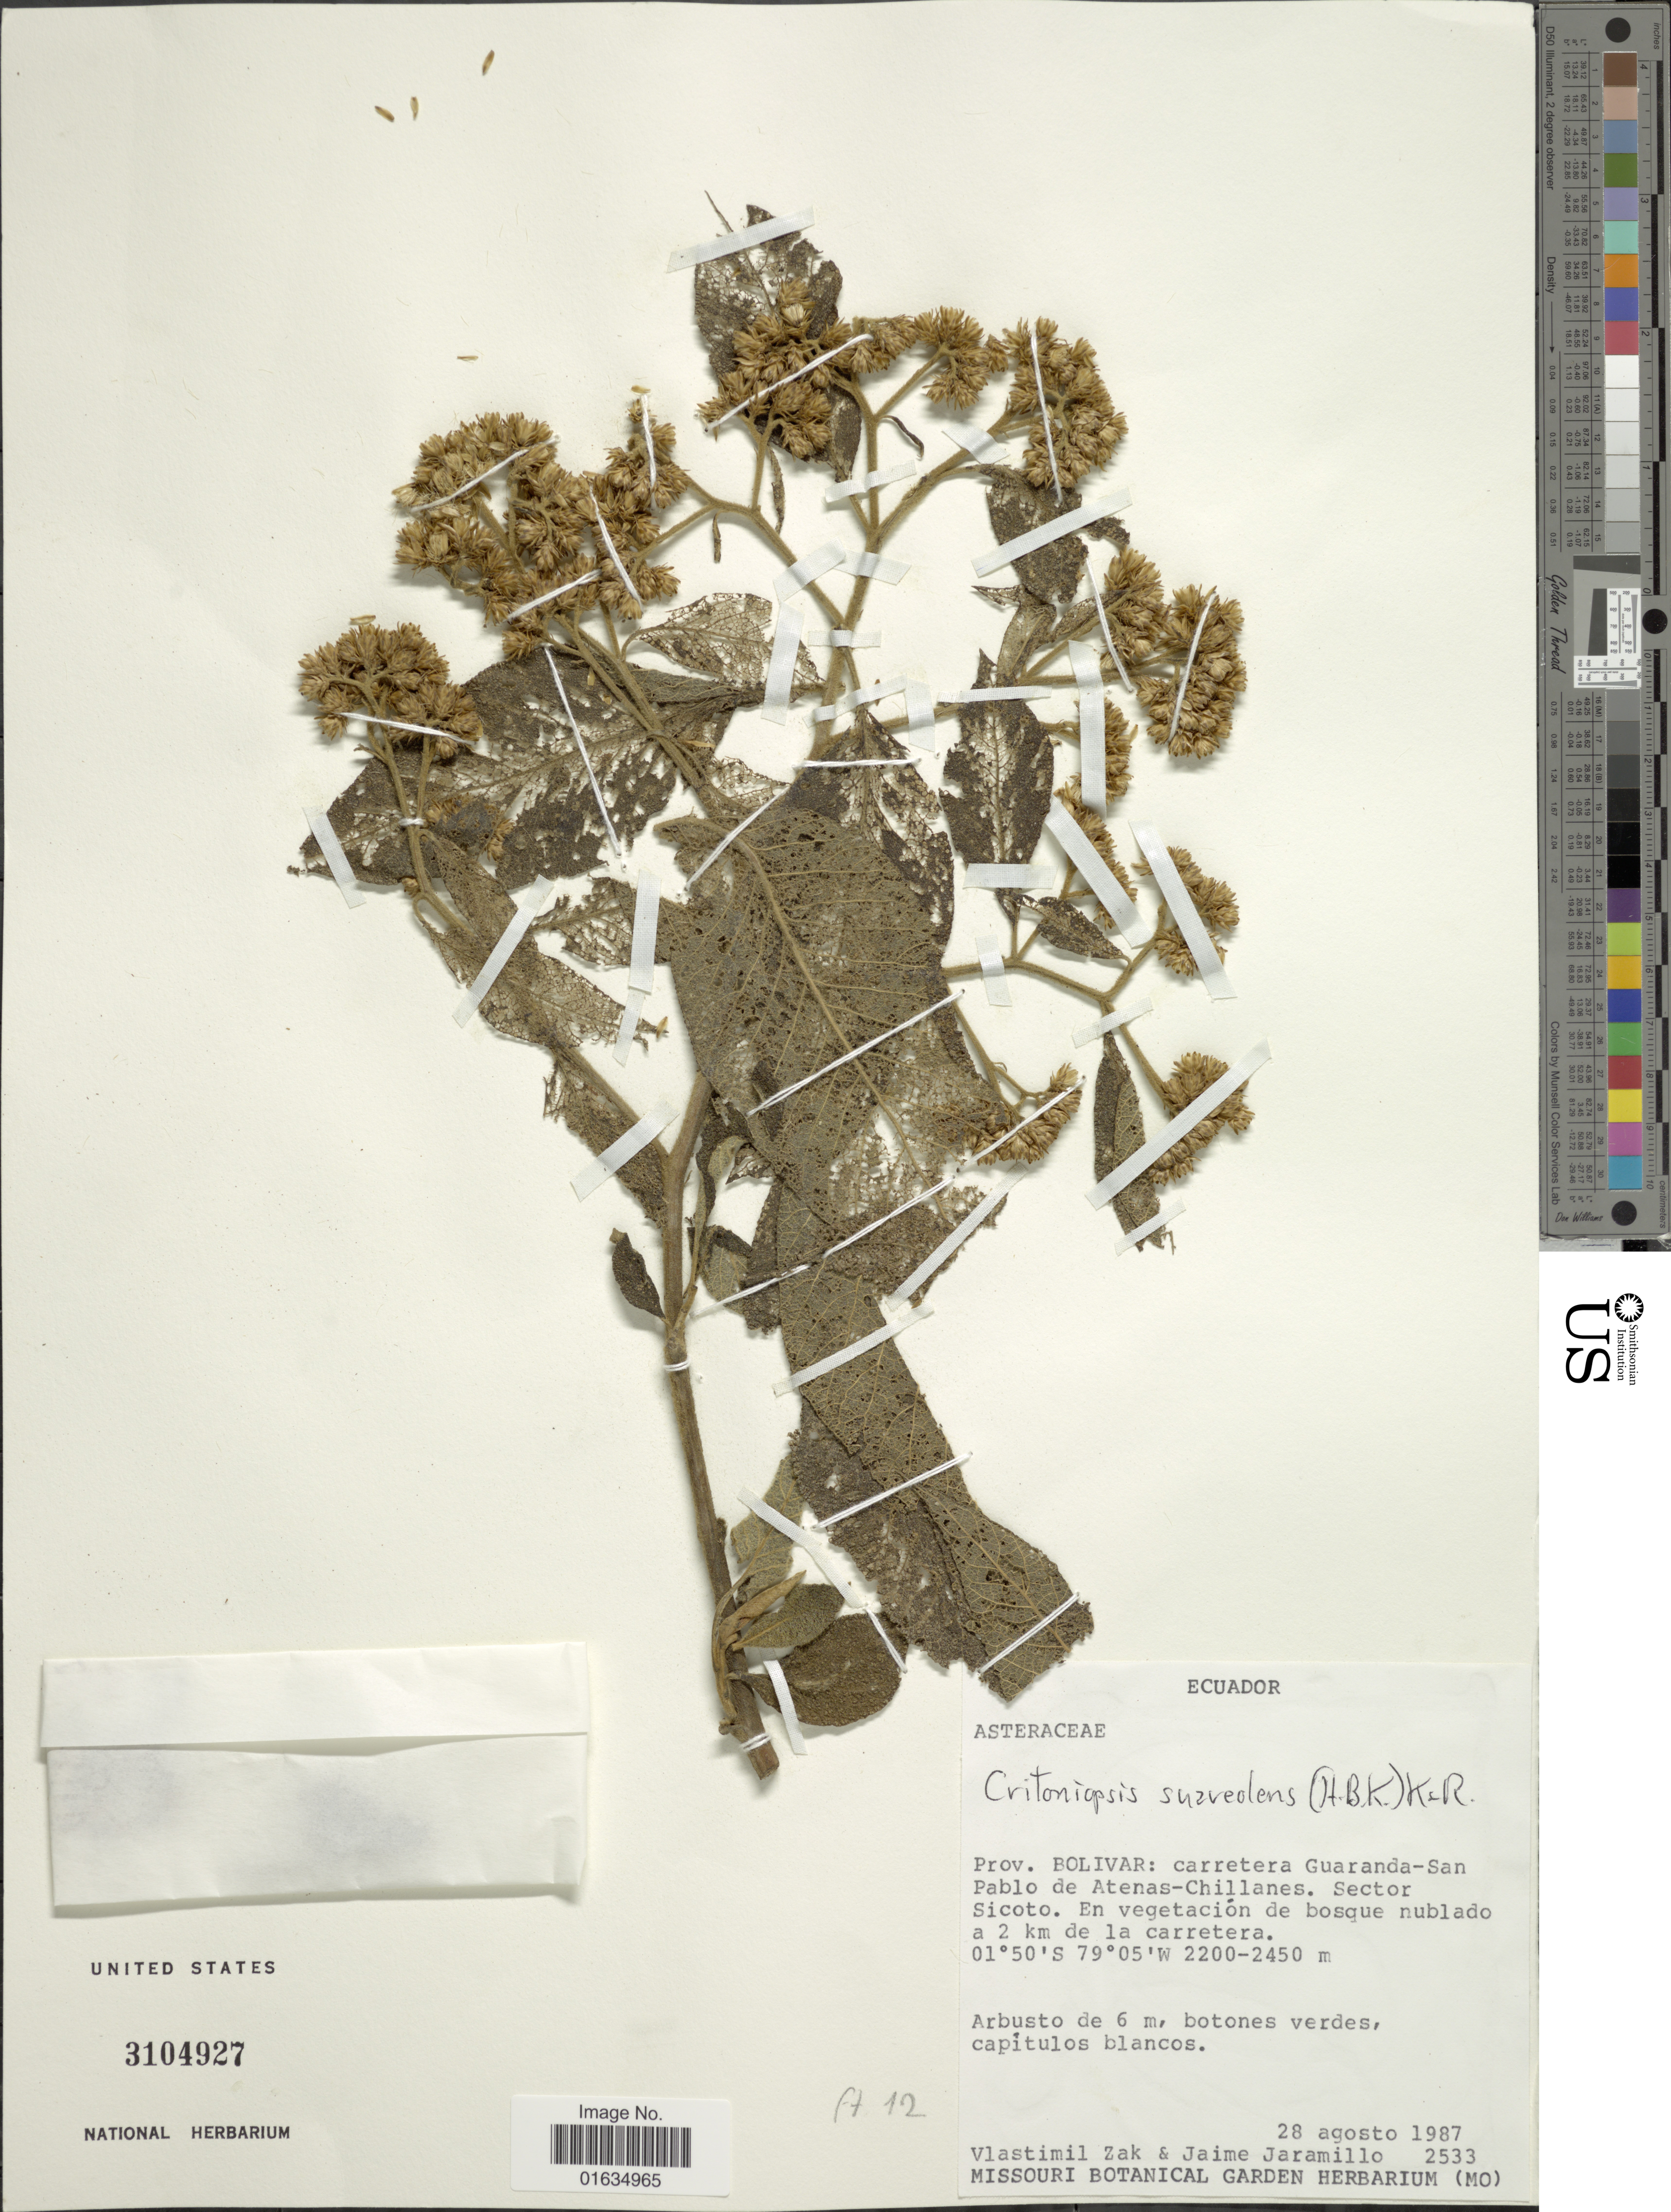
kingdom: Plantae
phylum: Tracheophyta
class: Magnoliopsida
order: Asterales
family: Asteraceae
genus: Critoniopsis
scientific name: Critoniopsis suaveolens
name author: (Kunth) H. Rob.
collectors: V. Zak & J. Jaramillo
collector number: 2533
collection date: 1987-08-28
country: Ecuador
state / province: Bolívar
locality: Prov. Bolivar, carretera Guaranda-San Pablo de Atenas-Chillanes, sector Sicoto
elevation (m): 2200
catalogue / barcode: US 3104927